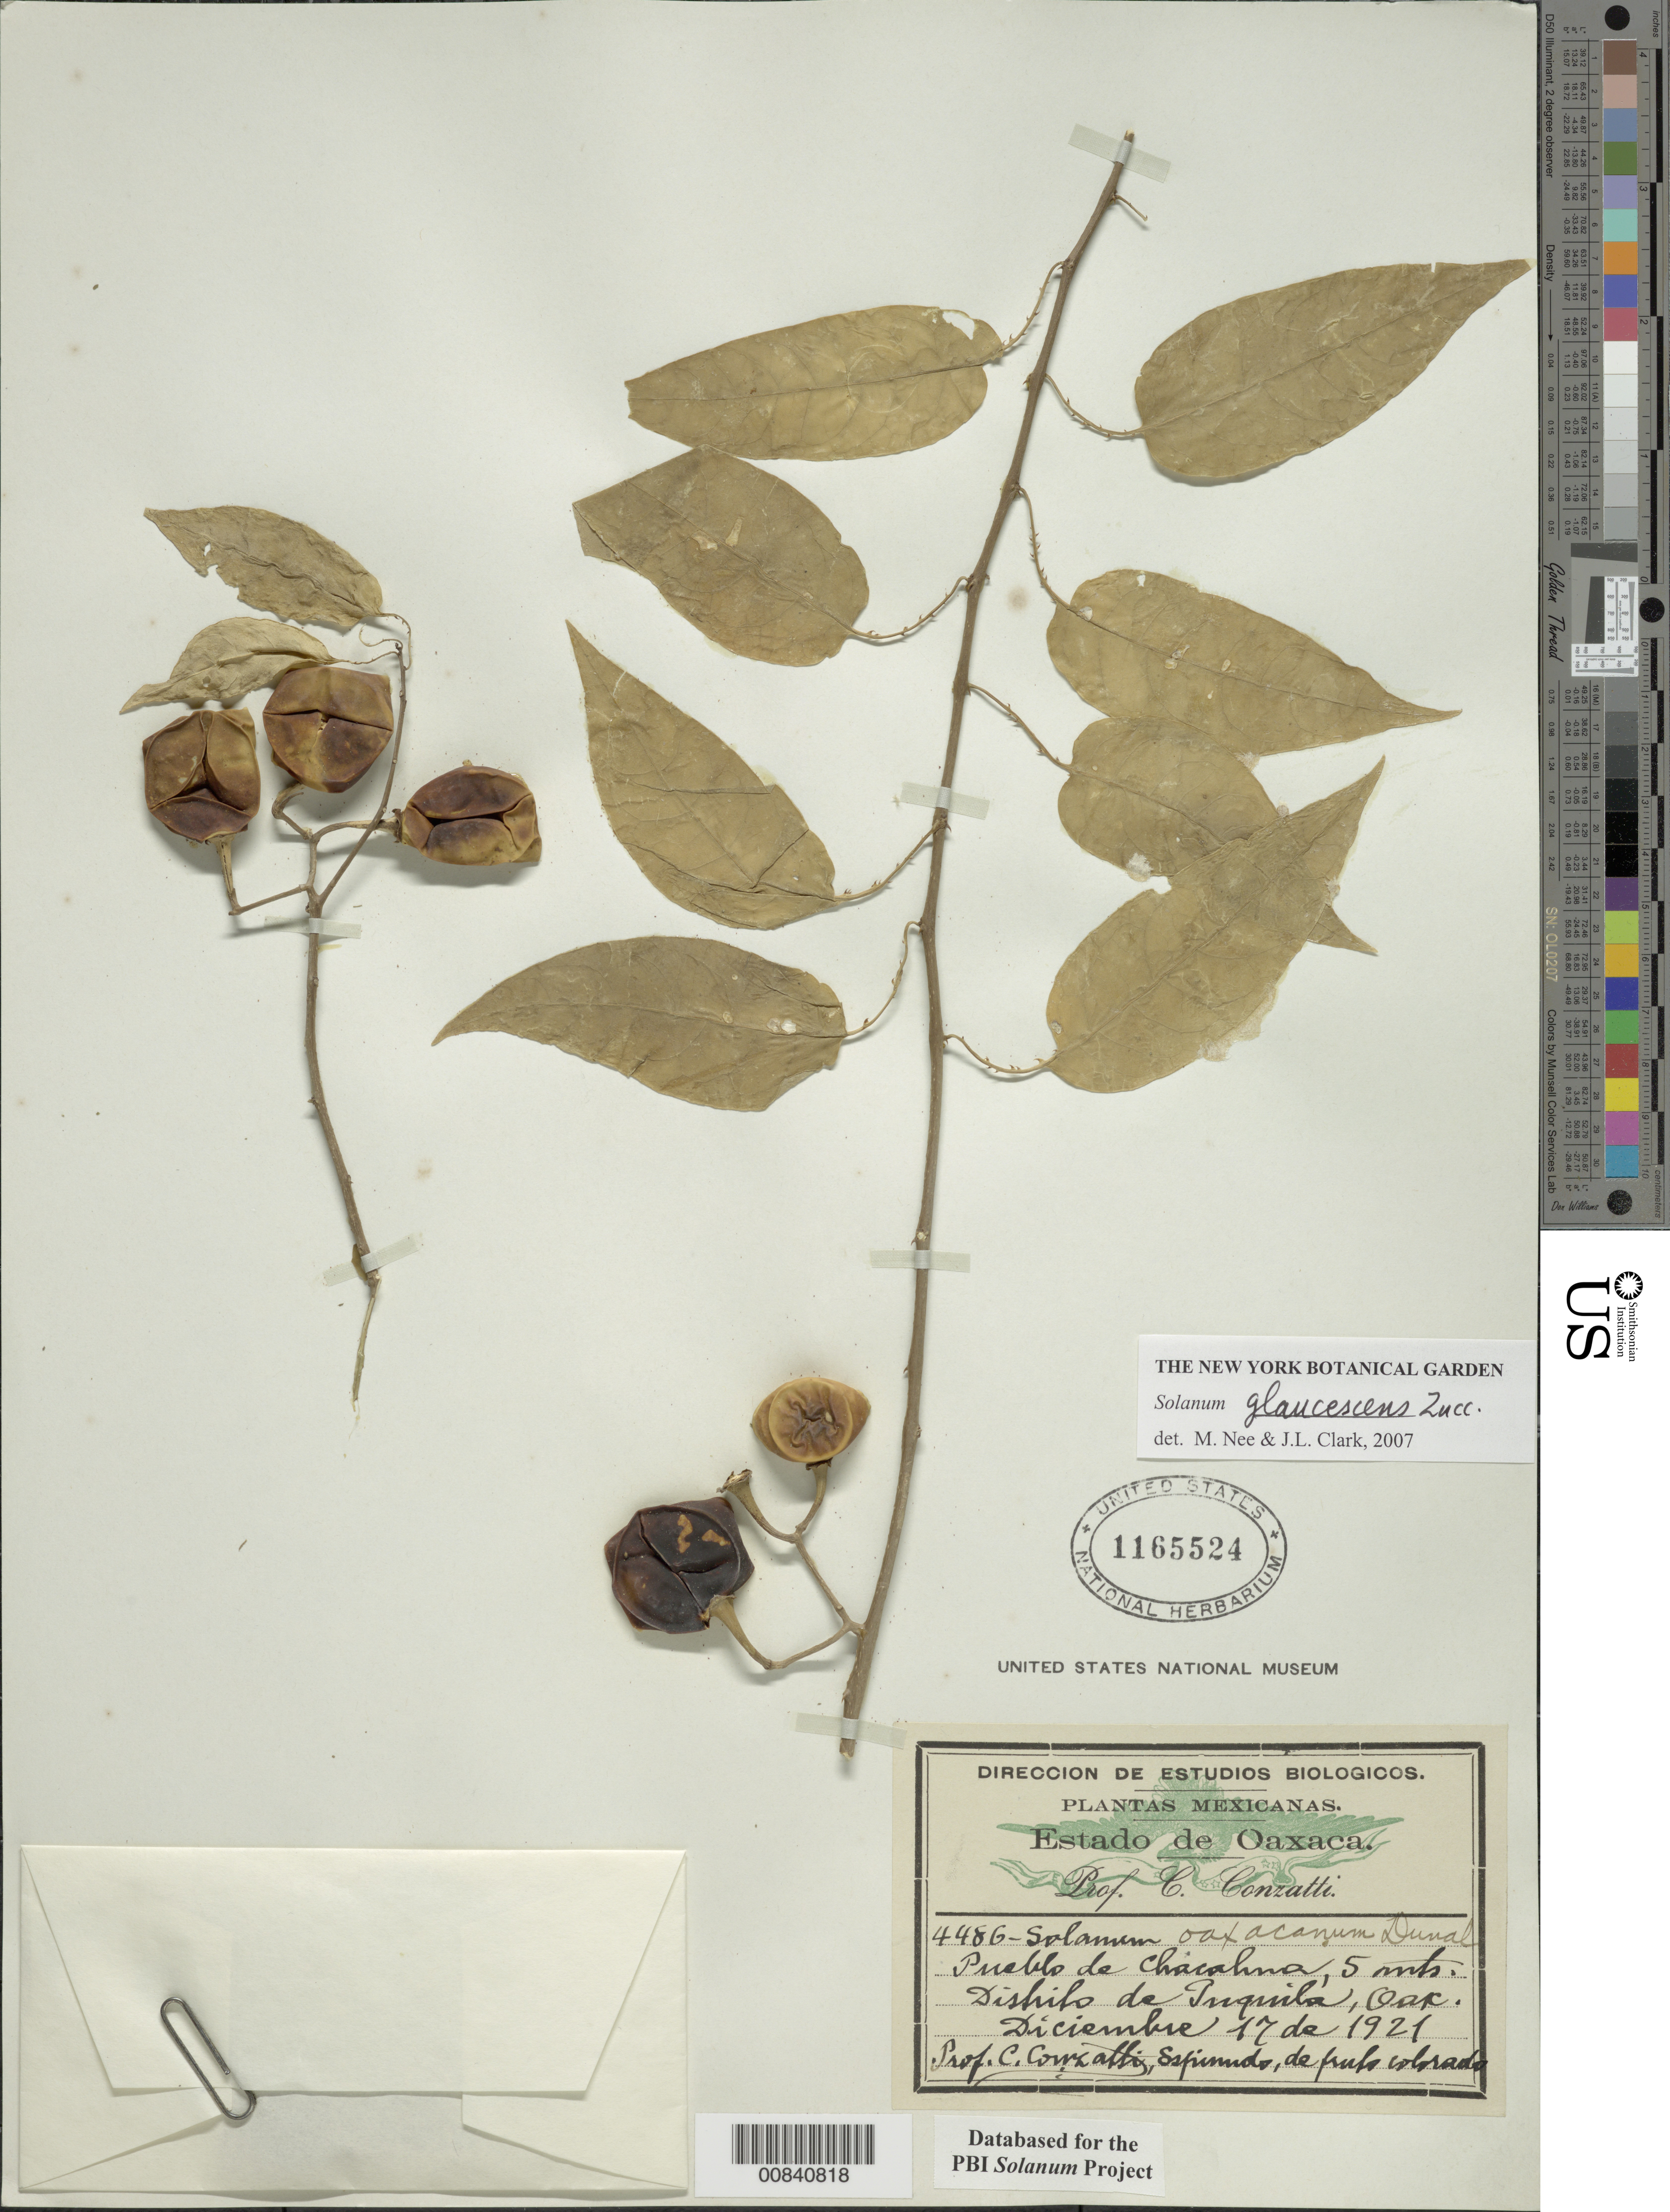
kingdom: Plantae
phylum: Tracheophyta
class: Magnoliopsida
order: Solanales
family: Solanaceae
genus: Solanum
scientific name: Solanum glaucescens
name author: Zucc.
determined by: Clark, J. L., (SEL), The Marie Selby Botanical Garden (UNITED STATES)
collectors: C. Conratti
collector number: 4486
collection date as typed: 17 Dec 1921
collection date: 1921-12-17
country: Mexico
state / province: Oaxaca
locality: Pueblo de Chacalma, 5 mts. Distrito de Tunguila.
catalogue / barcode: US 1165524